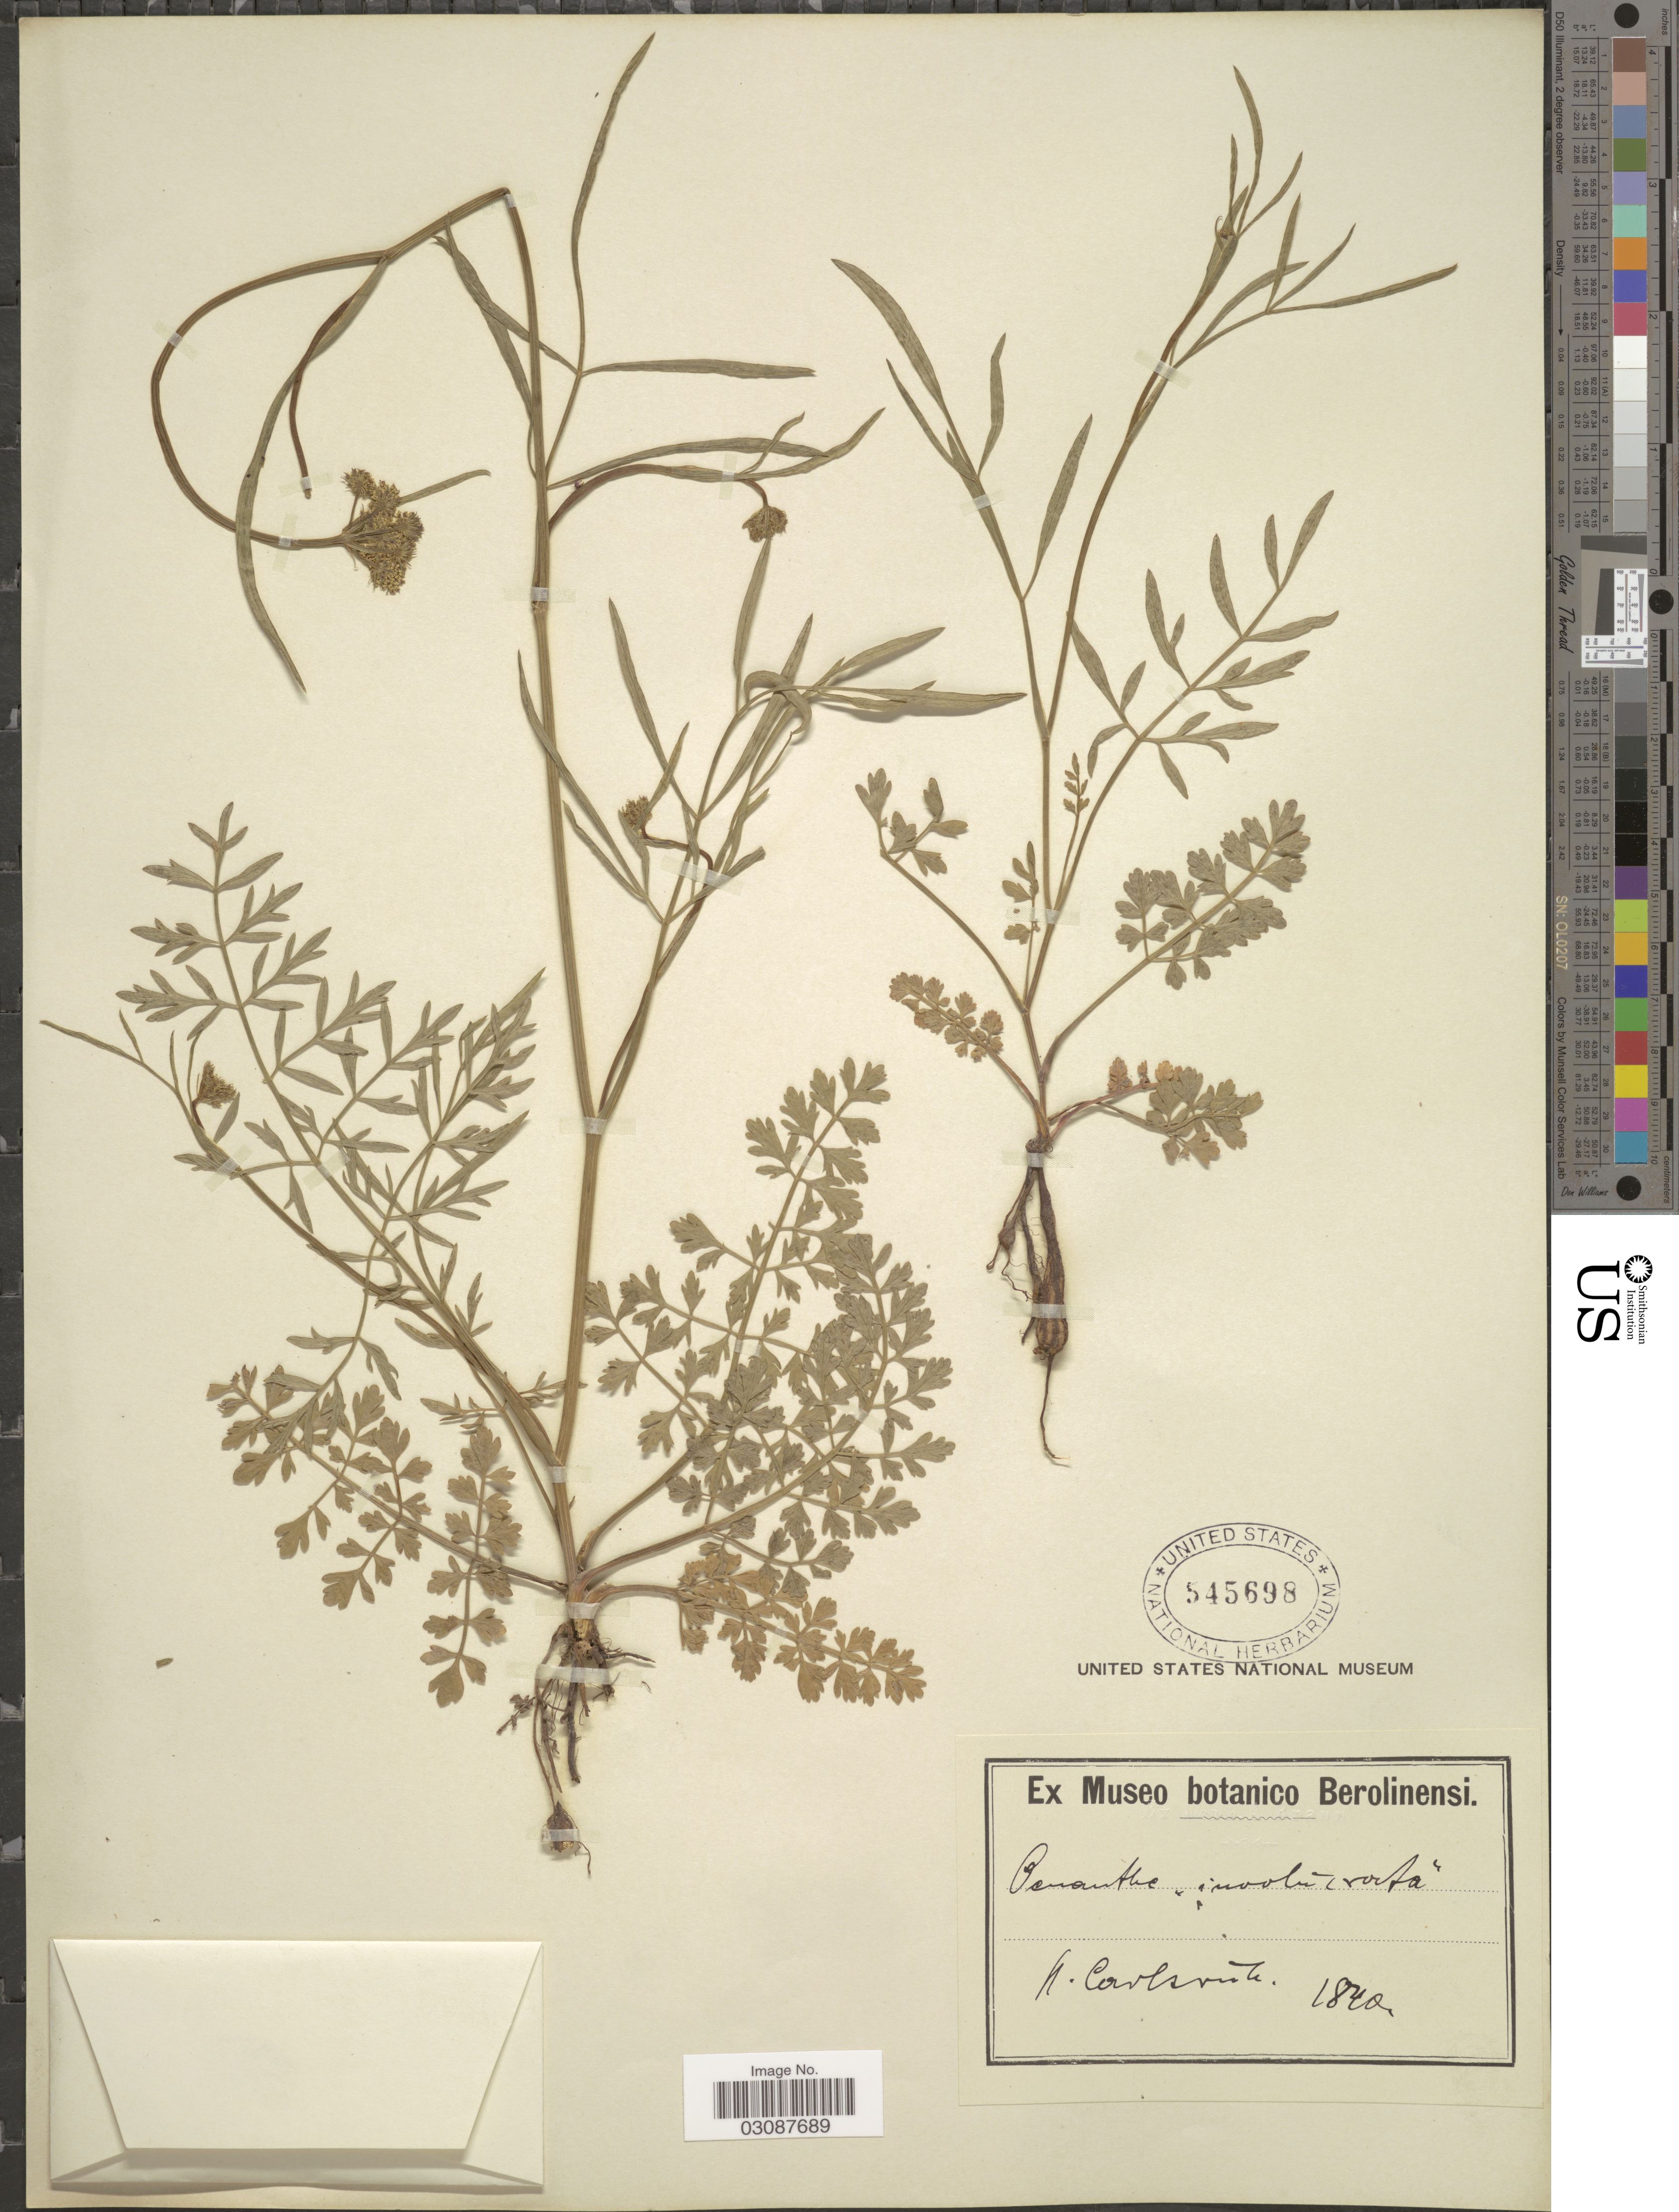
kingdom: Plantae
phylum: Tracheophyta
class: Magnoliopsida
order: Apiales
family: Apiaceae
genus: Oenanthe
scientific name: Oenanthe involucrata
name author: Cav. ex Schult.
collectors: ex Museo Botanico Berolinensi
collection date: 1840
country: Germany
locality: N. Carlsruhe.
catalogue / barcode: US 545698